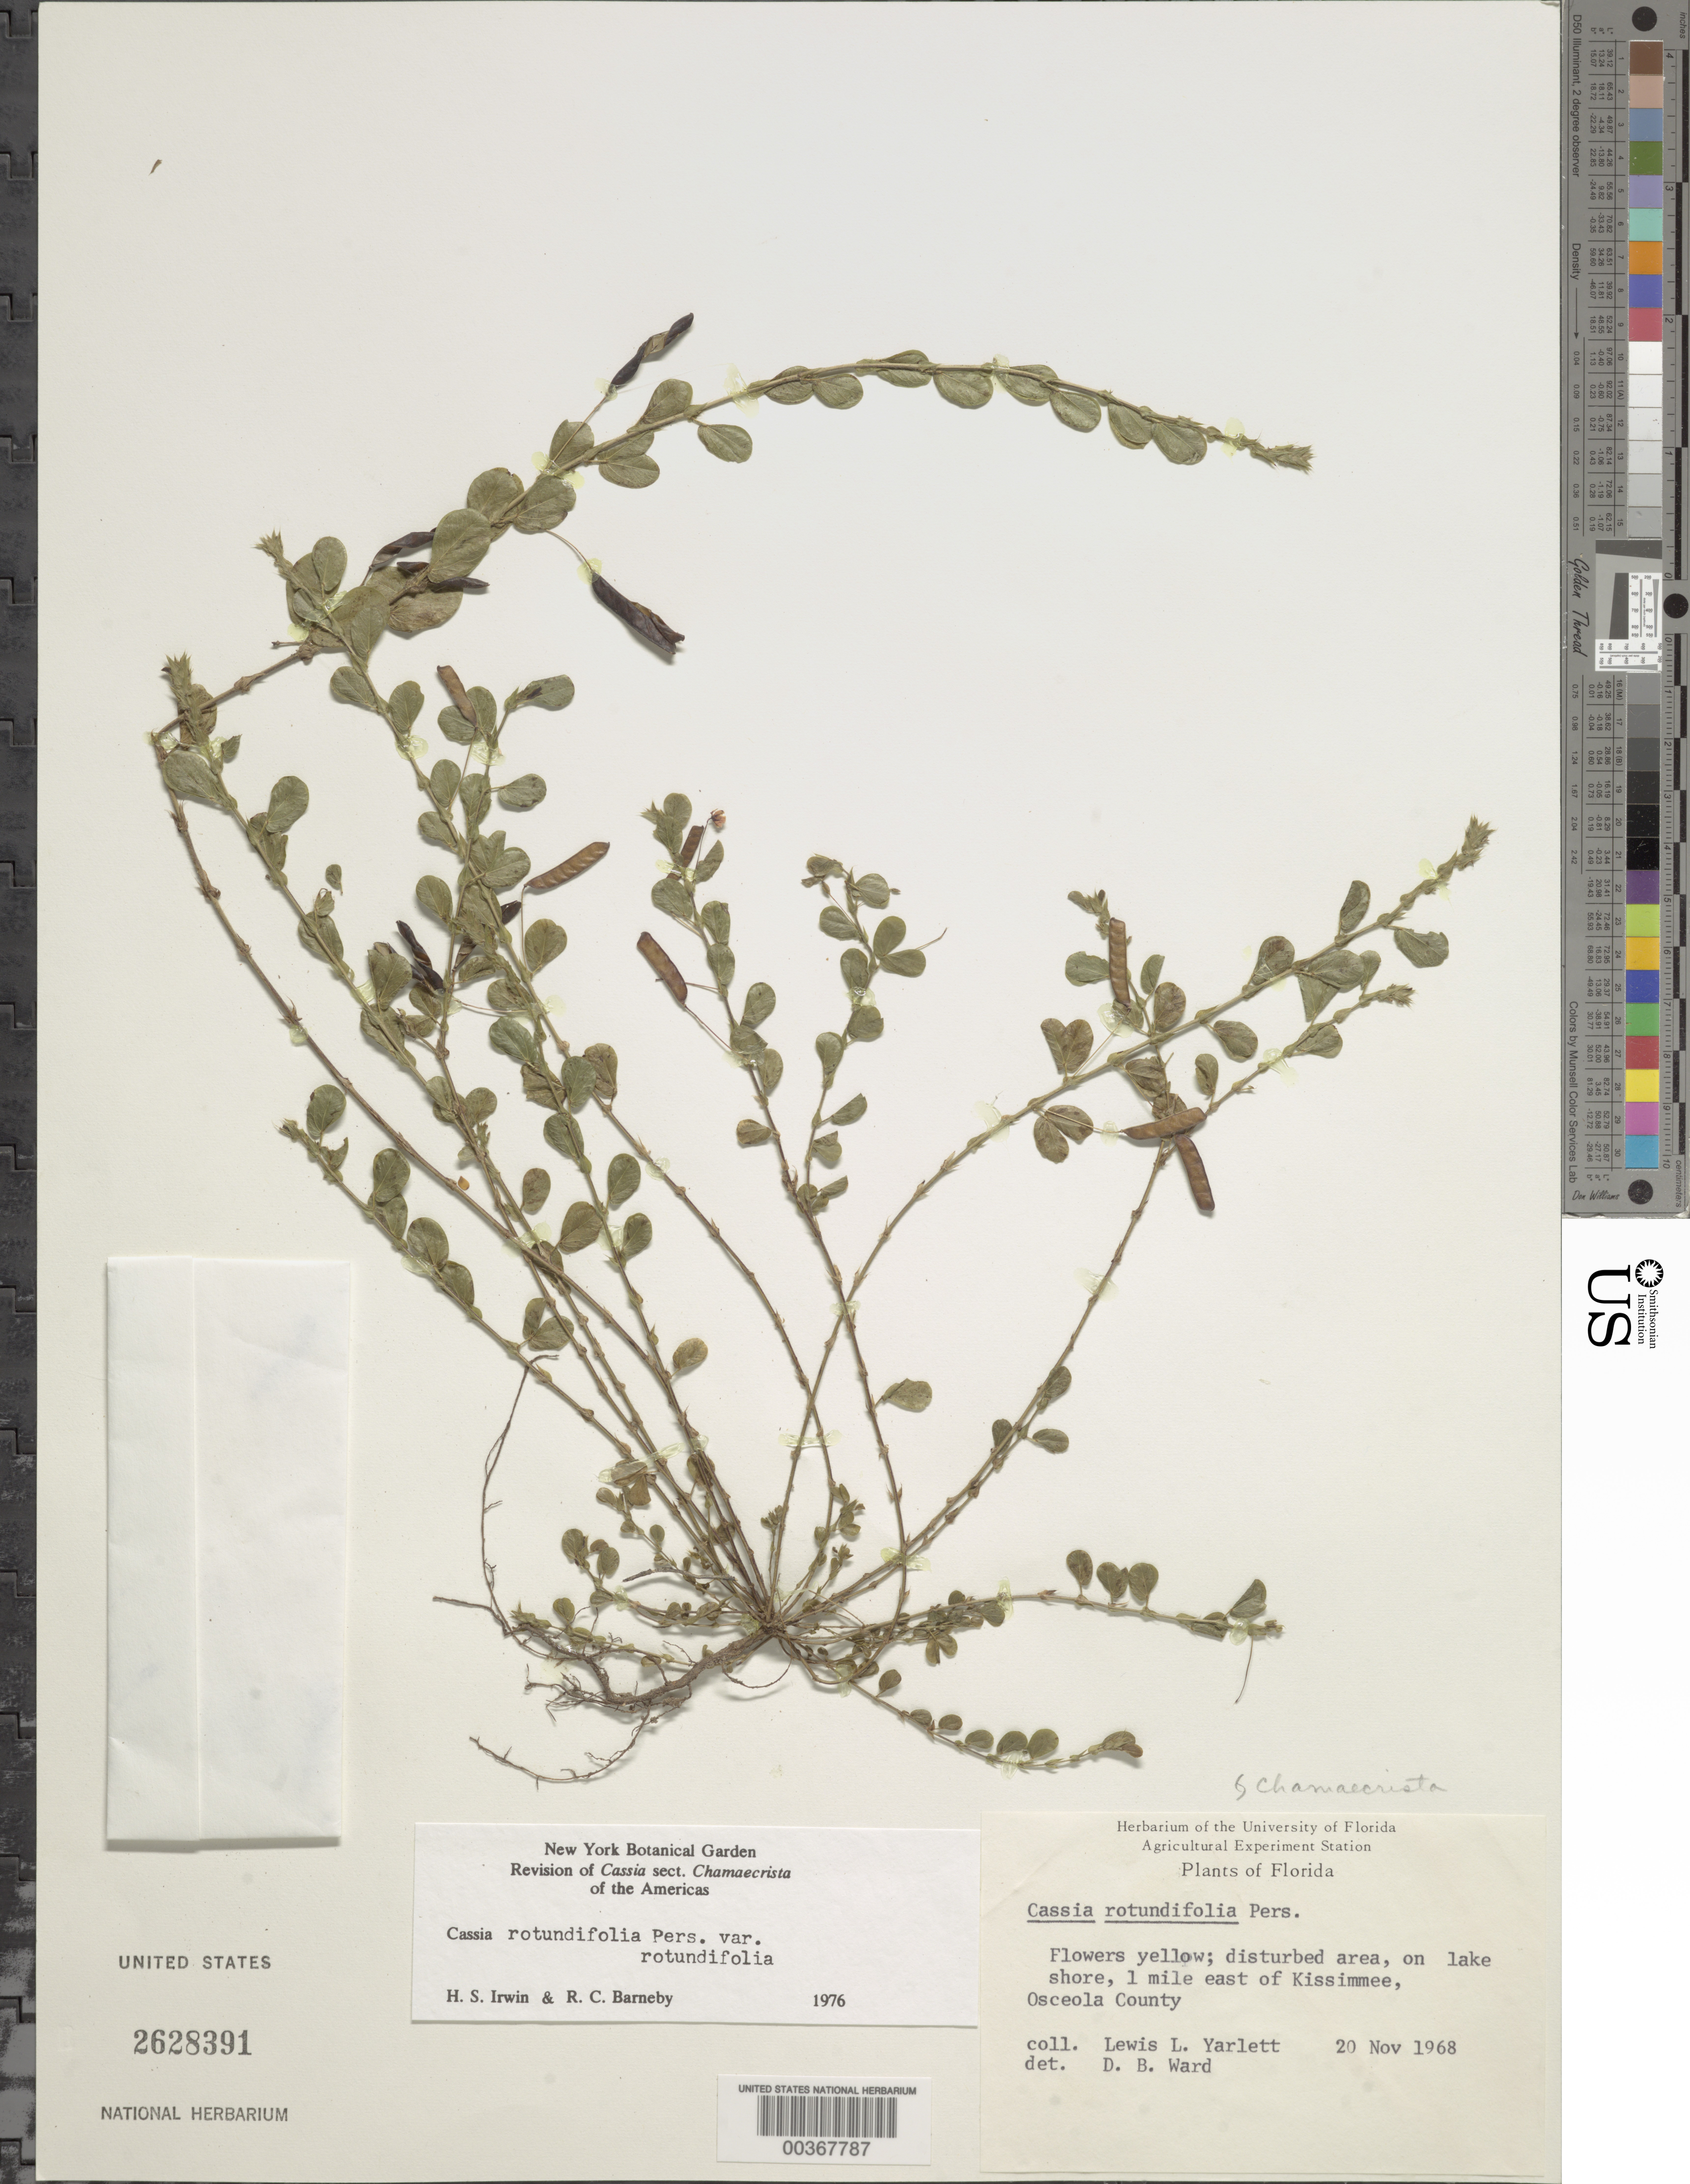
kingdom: Plantae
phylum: Tracheophyta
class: Magnoliopsida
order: Fabales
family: Fabaceae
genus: Chamaecrista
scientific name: Chamaecrista rotundifolia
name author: (Pers.) Greene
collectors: L. Yarlett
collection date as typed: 20 Nov 1968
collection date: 1968-11-20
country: United States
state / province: Florida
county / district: Osceola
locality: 1 mi e of kissimmee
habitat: On lake shore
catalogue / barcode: US 2628391